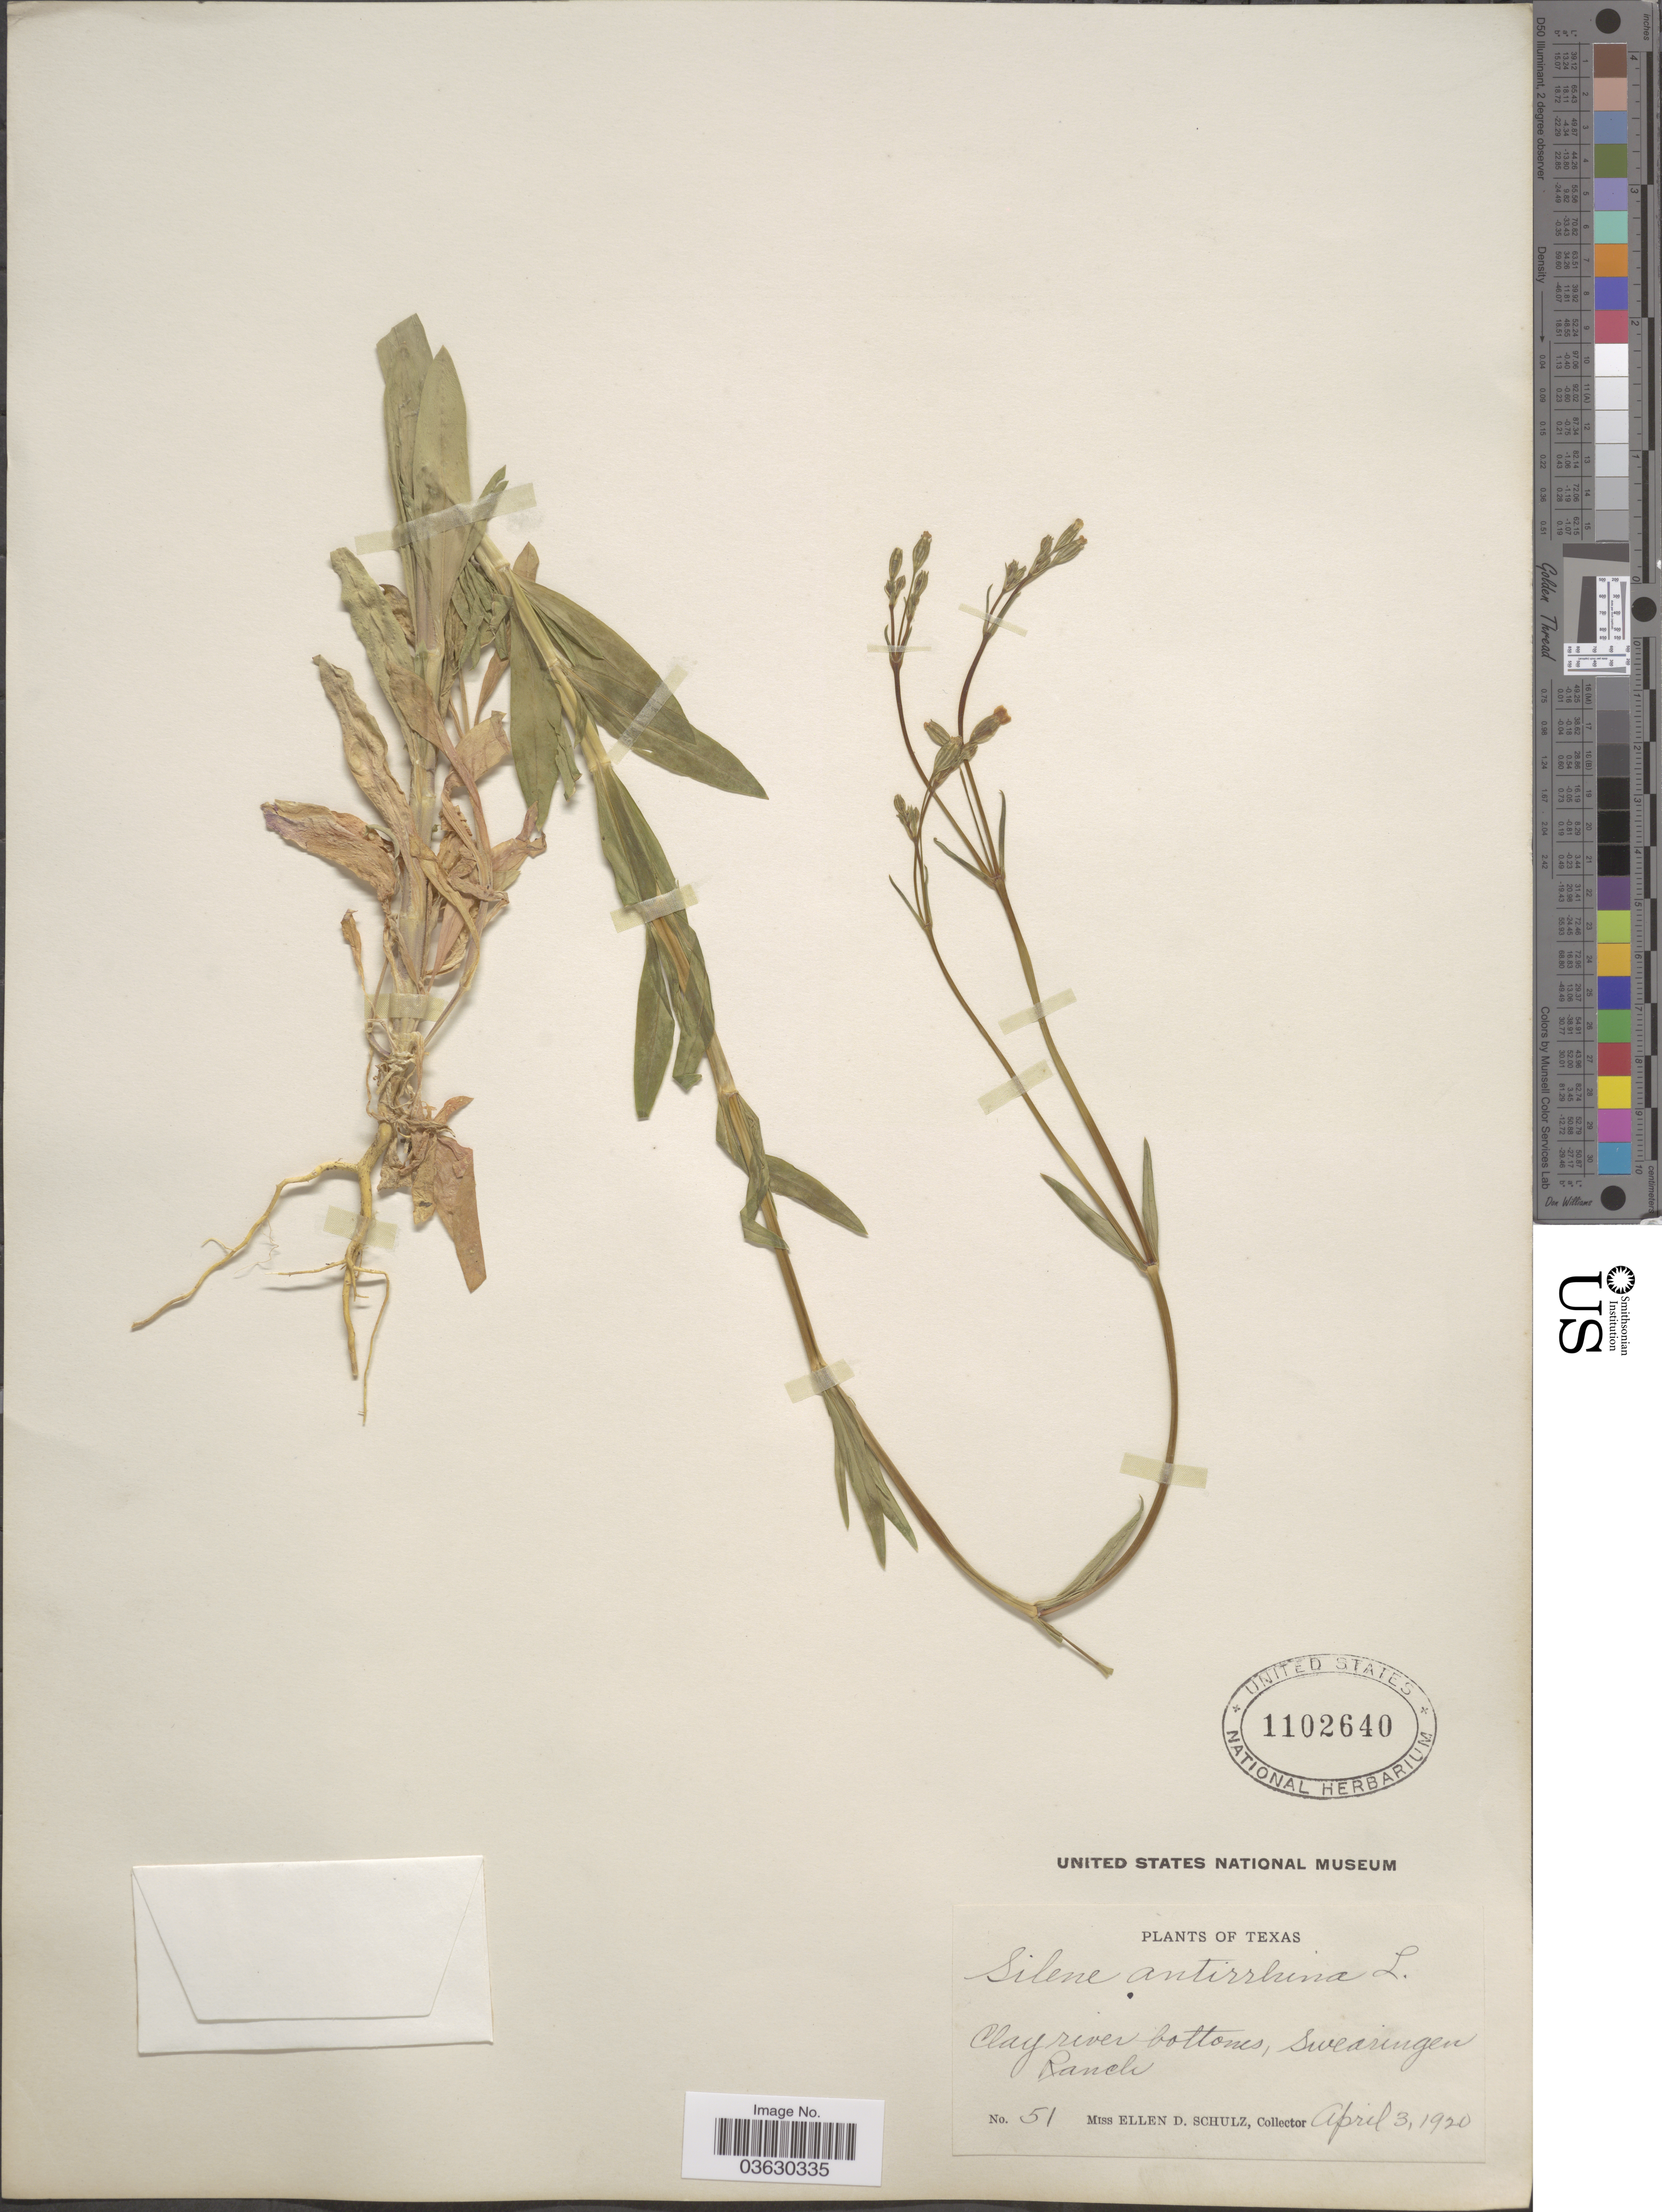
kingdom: Plantae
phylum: Tracheophyta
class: Magnoliopsida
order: Caryophyllales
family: Caryophyllaceae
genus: Silene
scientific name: Silene antirrhina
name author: L.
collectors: E. D. Schulz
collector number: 51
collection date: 1920-04-03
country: United States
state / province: Texas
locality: Clay river bottoms, Swearingen Ranch.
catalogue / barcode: US 1102640